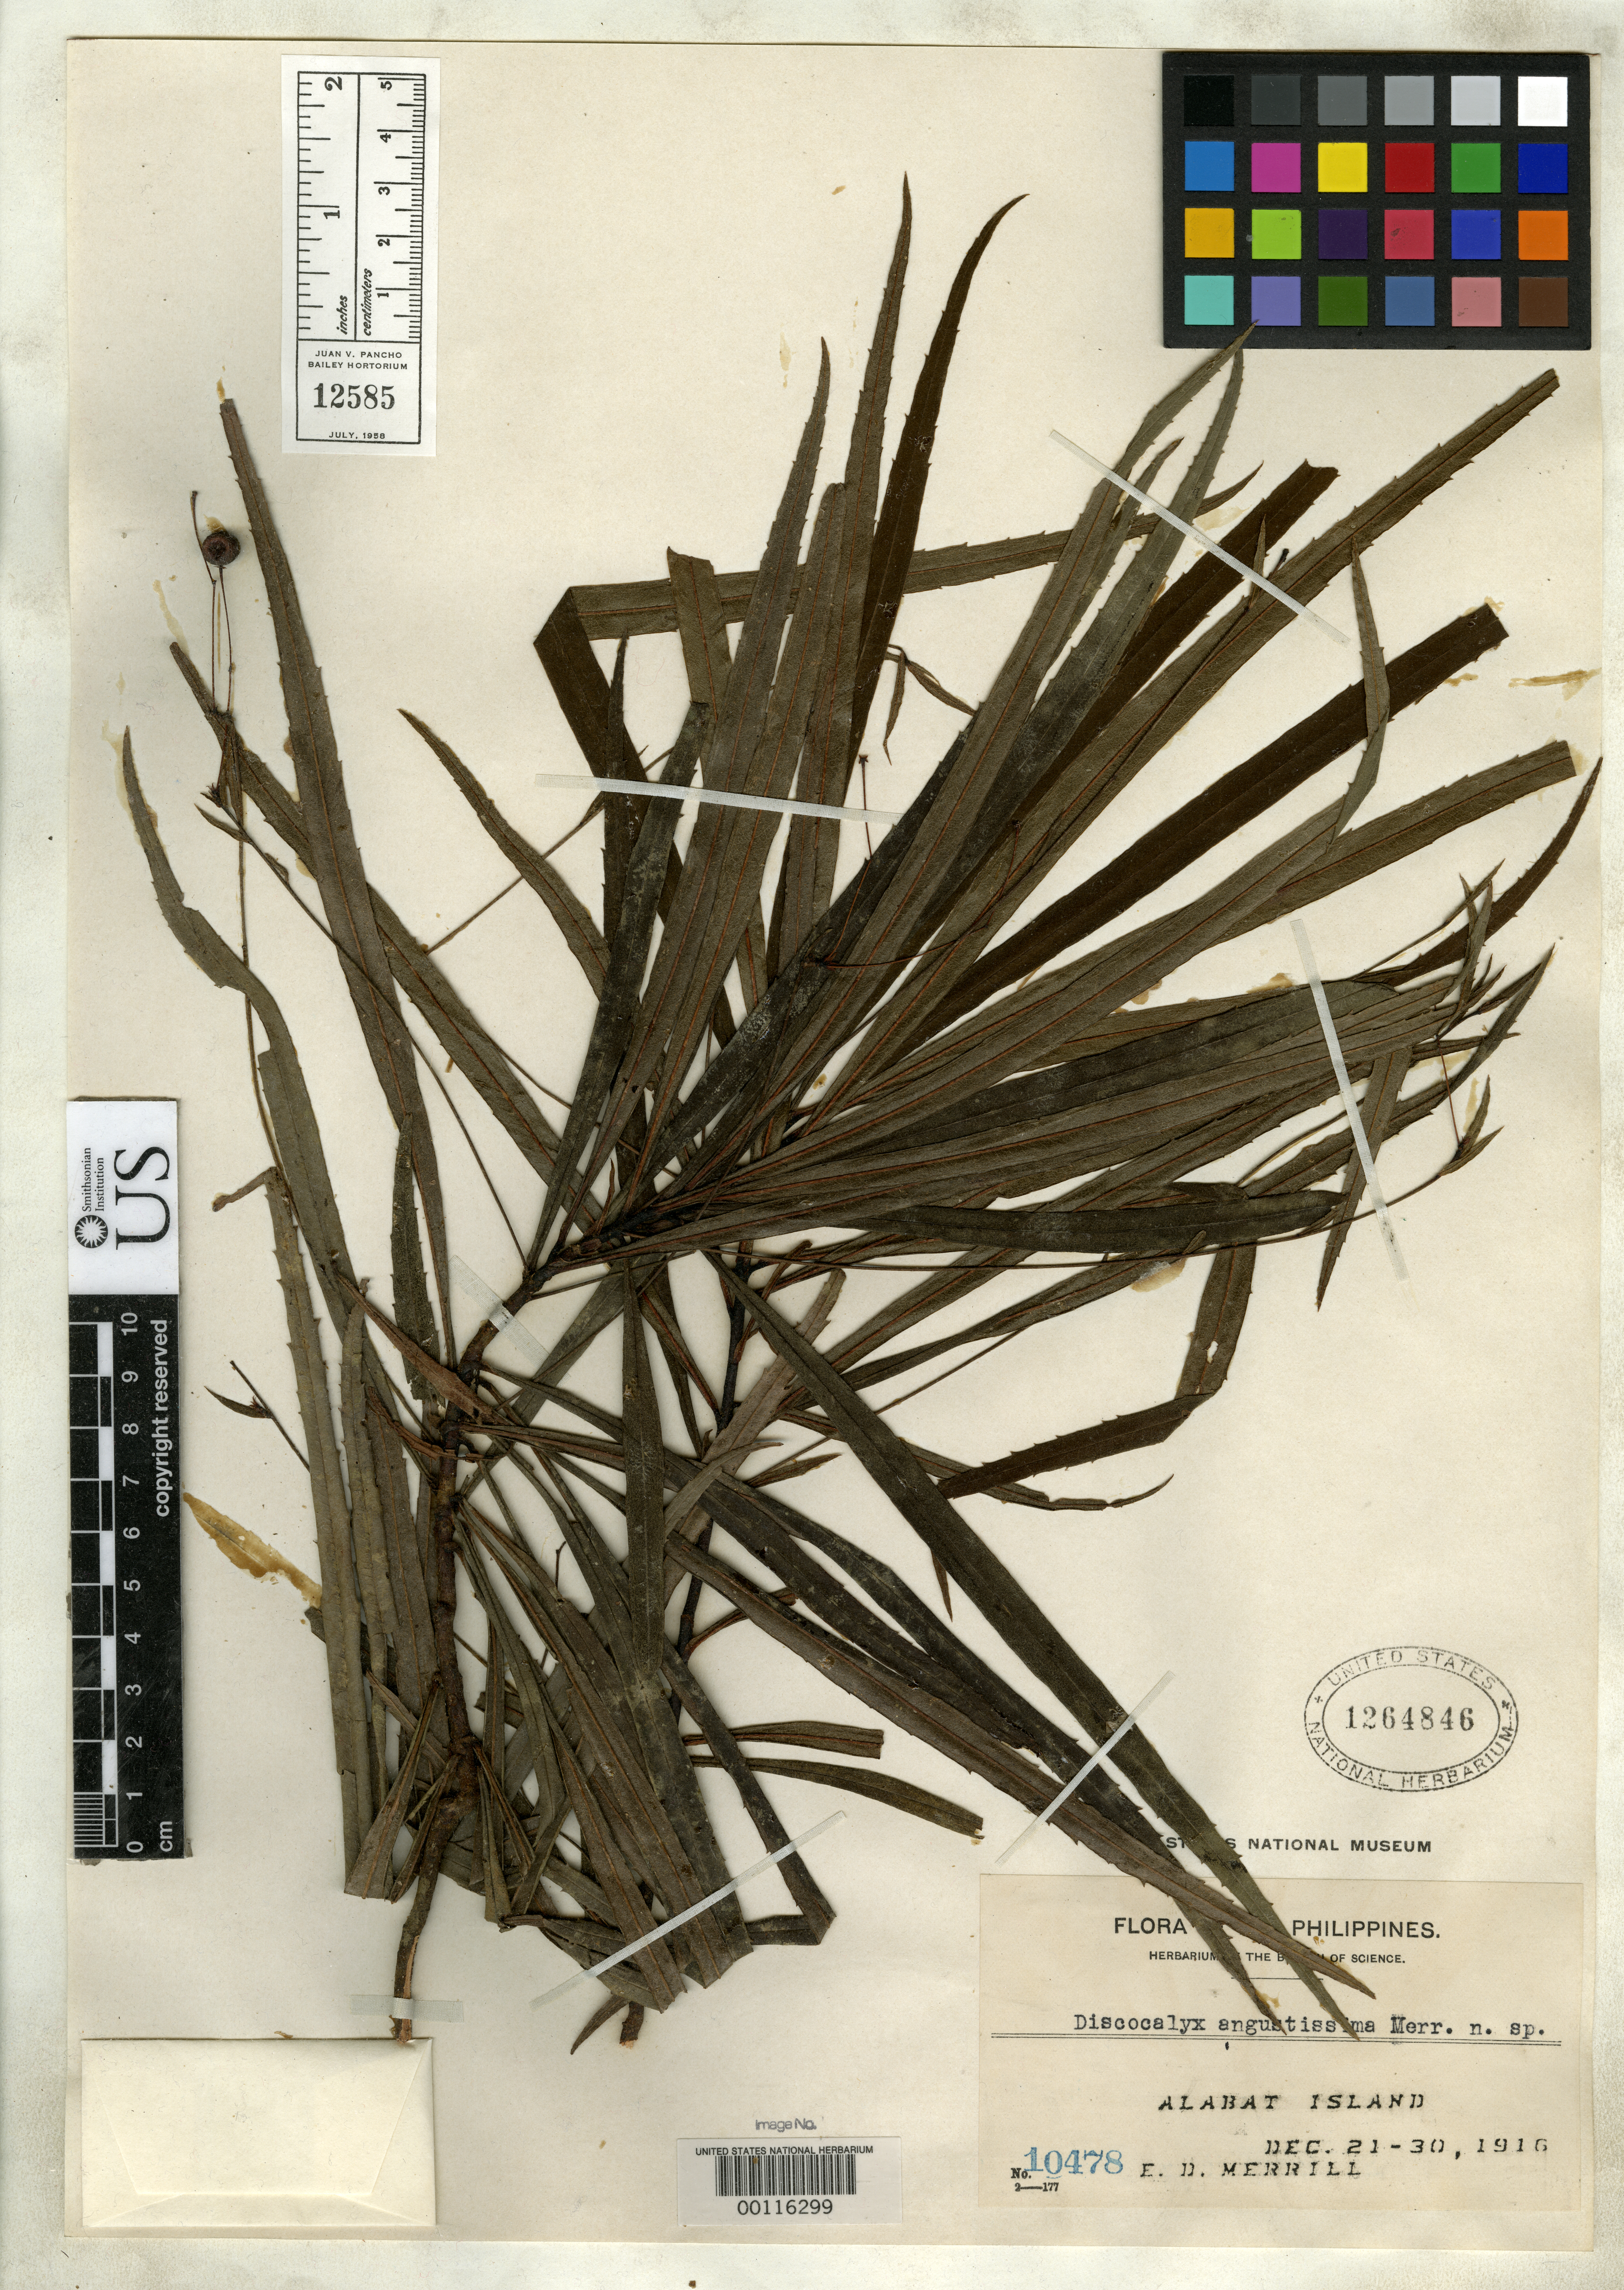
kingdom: Plantae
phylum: Tracheophyta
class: Magnoliopsida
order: Ericales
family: Primulaceae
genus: Discocalyx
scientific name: Discocalyx angustissima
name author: Merr.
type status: Isotype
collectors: E. D. Merrill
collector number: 10478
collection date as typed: Dec 1916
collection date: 1916-12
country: Philippines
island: Alabat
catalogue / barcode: US 1264846